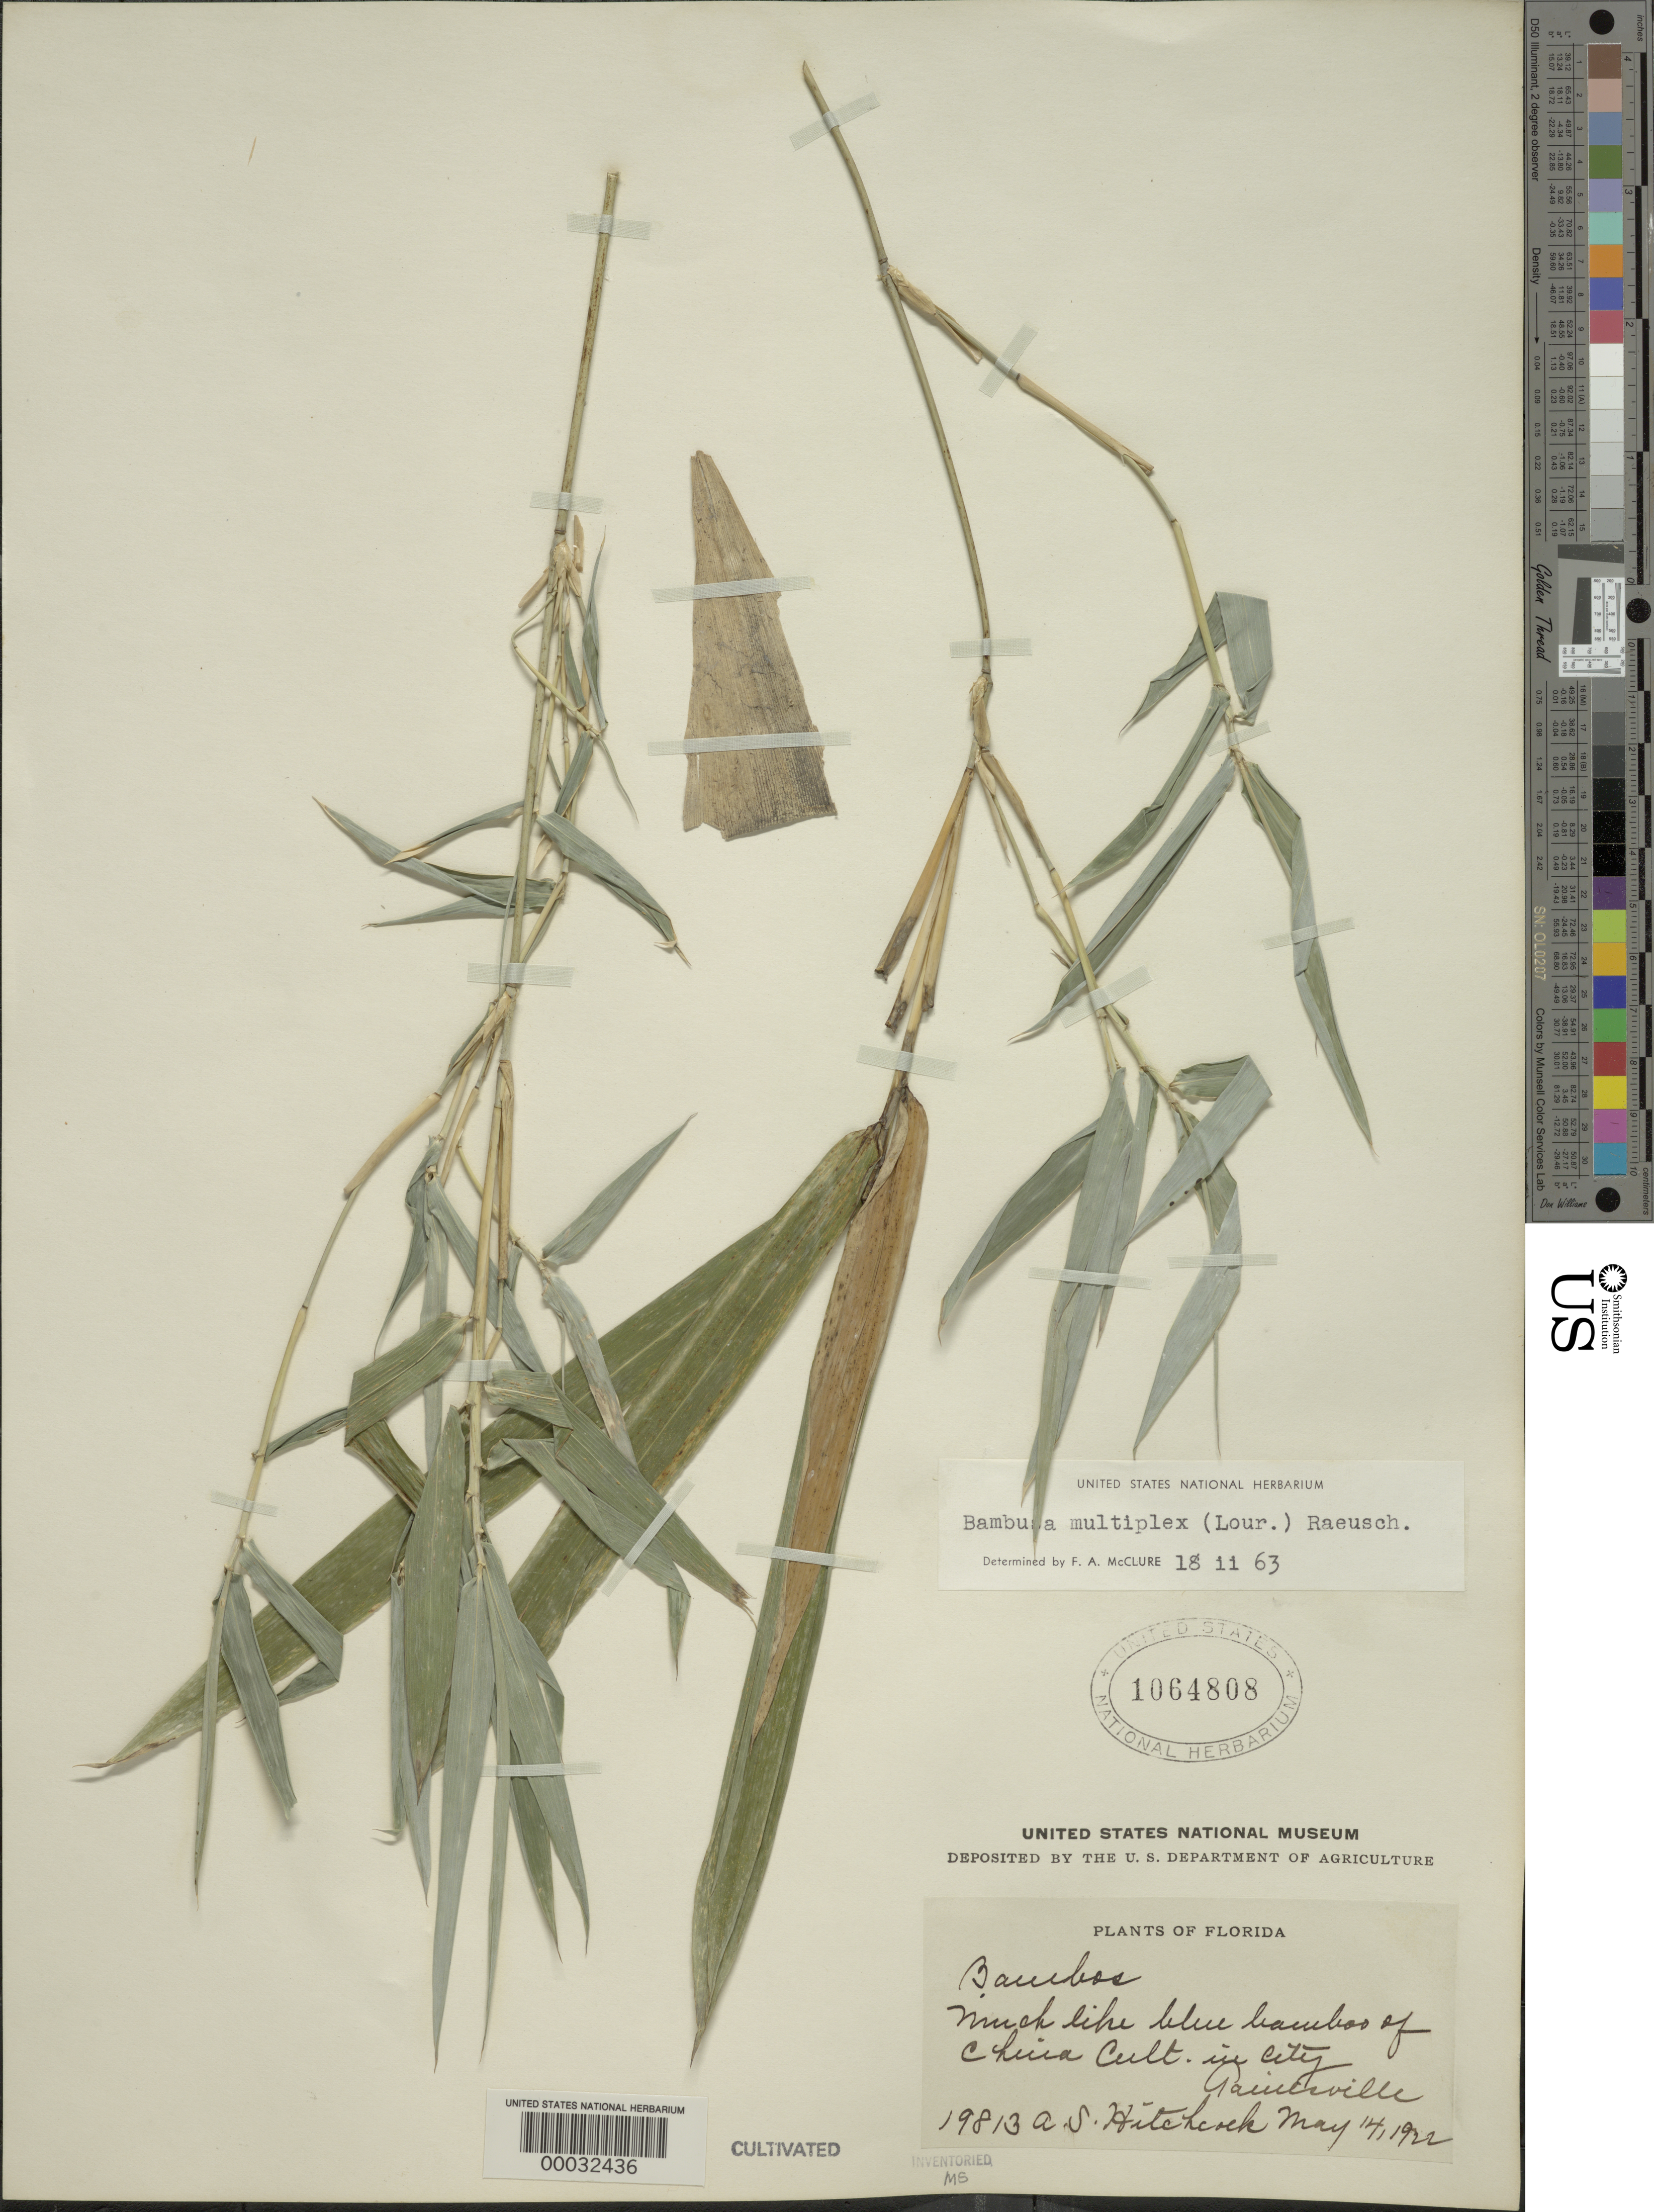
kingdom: Plantae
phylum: Tracheophyta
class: Liliopsida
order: Poales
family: Poaceae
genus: Bambusa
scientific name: Bambusa multiplex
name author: (Lour.) Raeusch. ex Schult. & Schult. f.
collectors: A. S. Hitchcock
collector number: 19813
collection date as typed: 14 May 1922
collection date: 1922-05-14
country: United States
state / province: Florida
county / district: Alachua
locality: Gainesville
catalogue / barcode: US 1064808